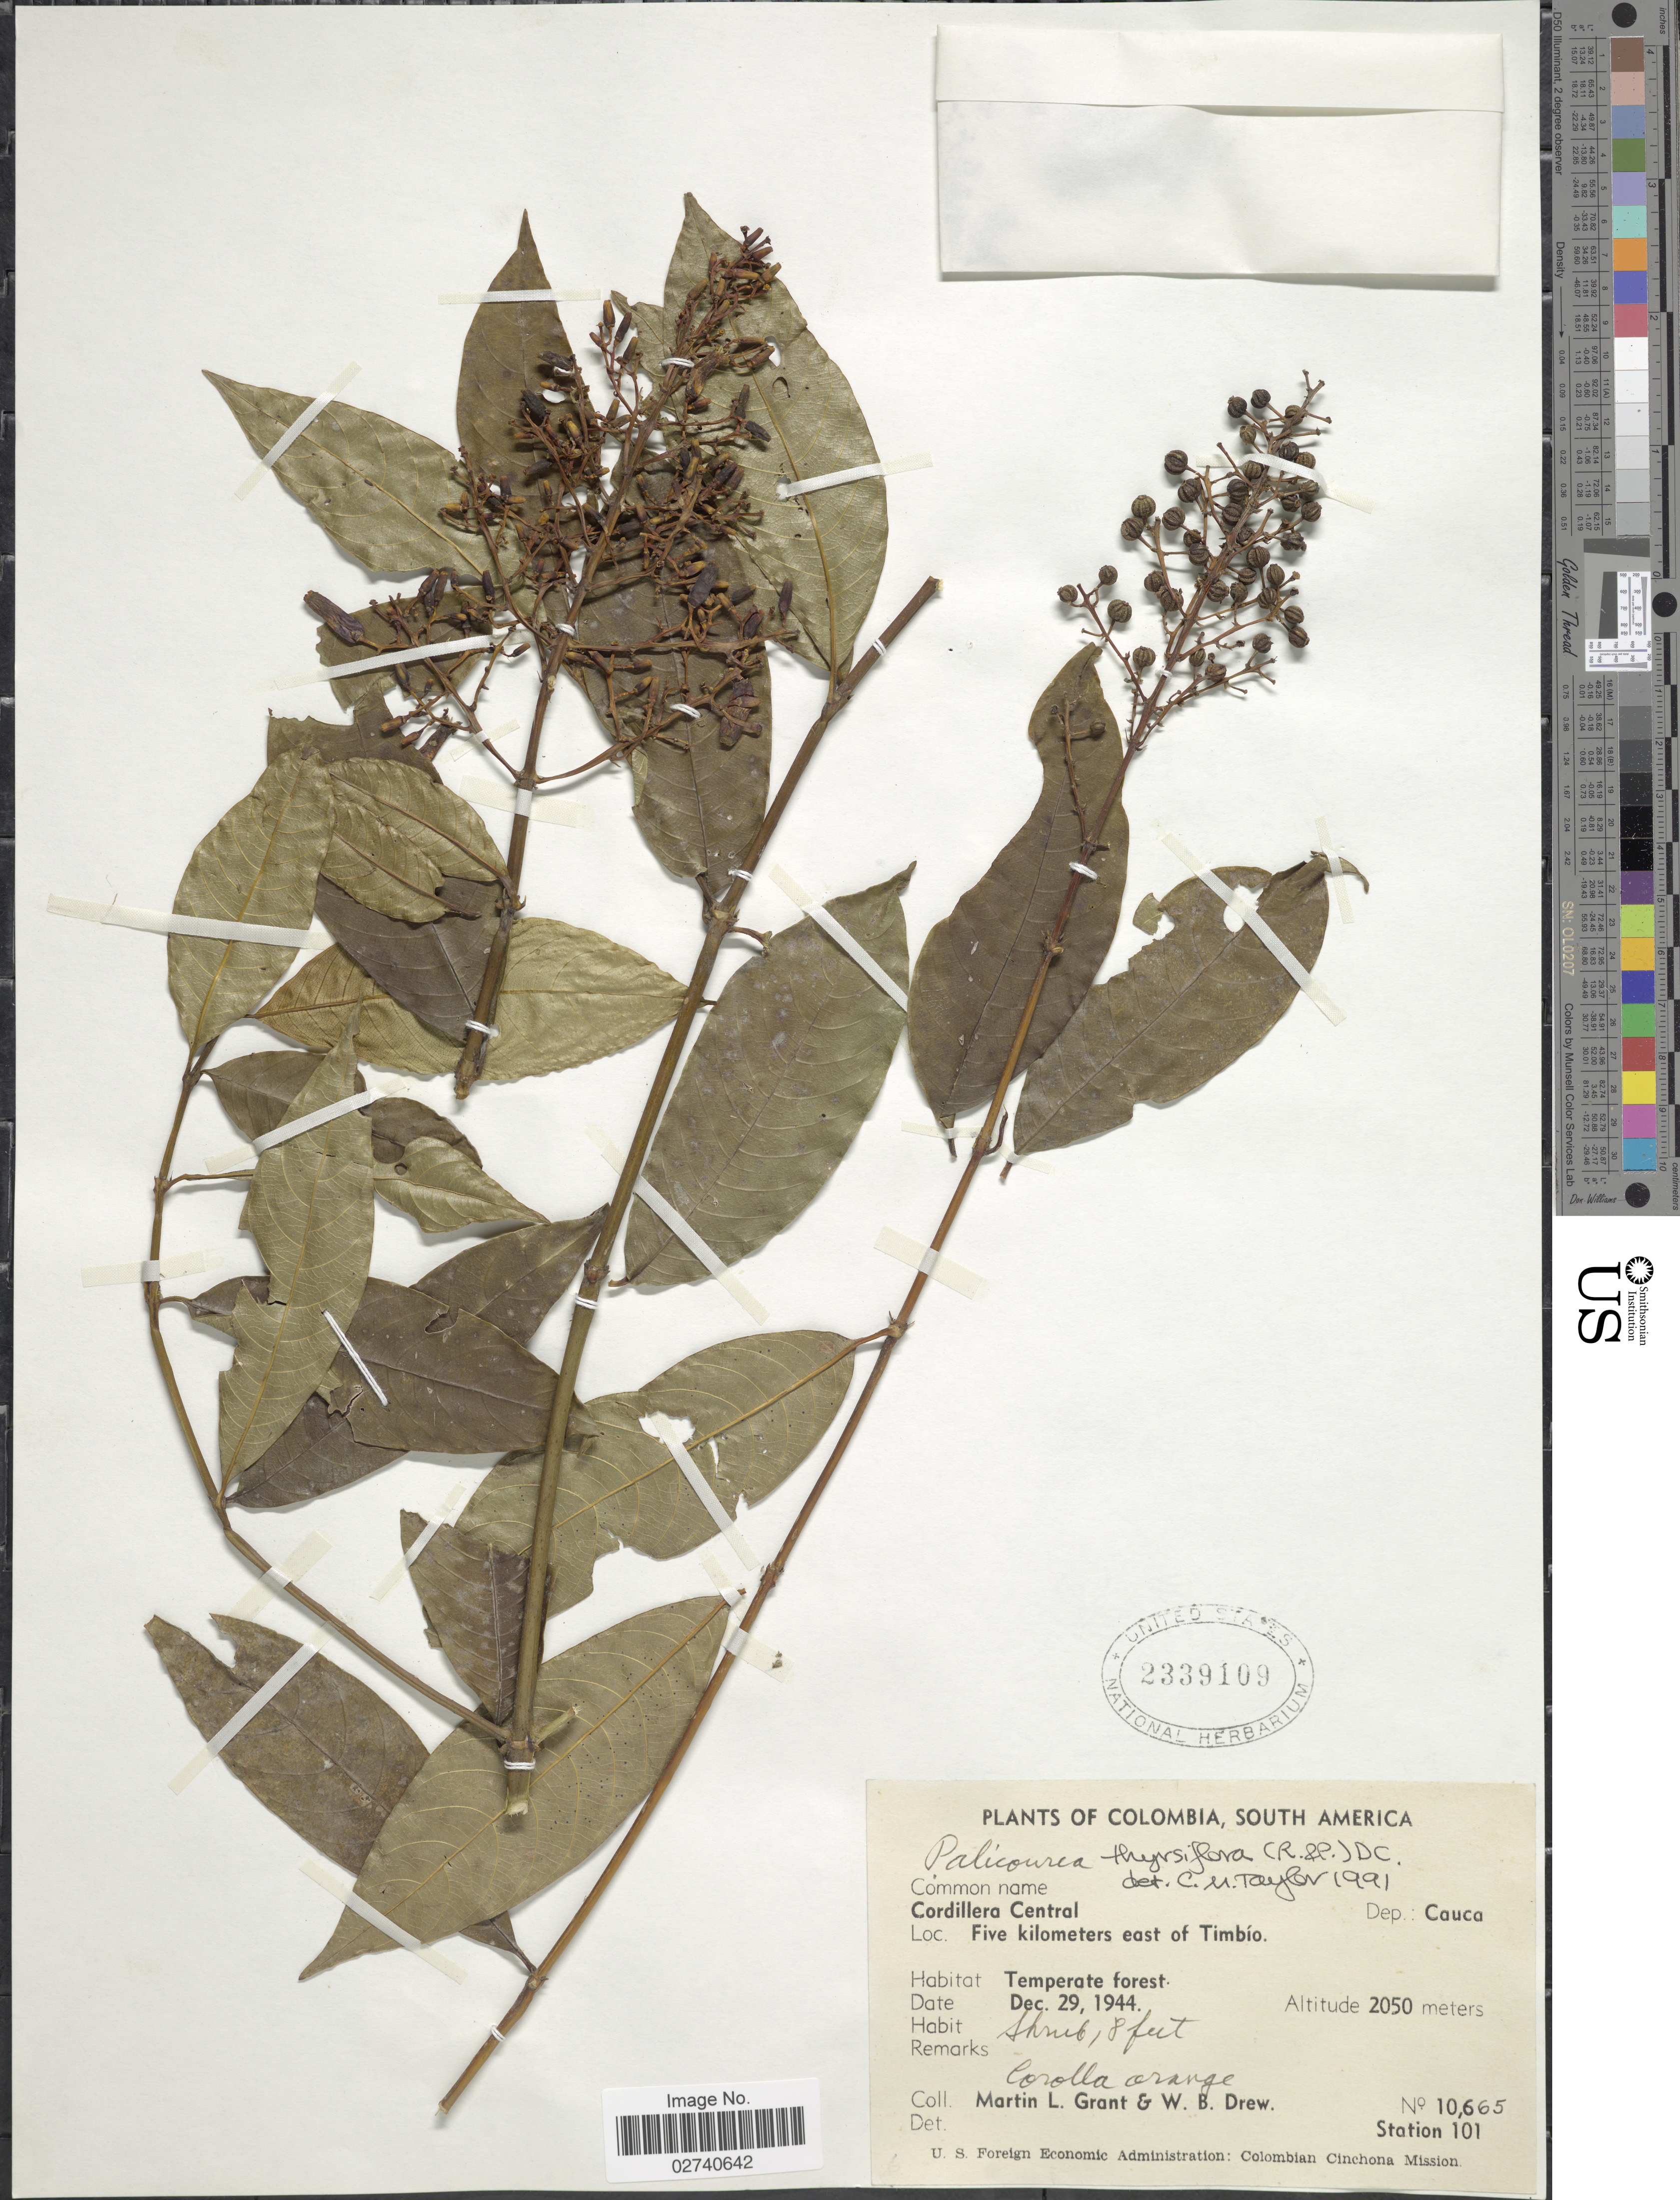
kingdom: Plantae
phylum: Tracheophyta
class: Magnoliopsida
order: Gentianales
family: Rubiaceae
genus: Palicourea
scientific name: Palicourea thyrsiflora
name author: (Ruiz & Pav.) DC.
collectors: M. L. Grant & W. B. Drew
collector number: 10665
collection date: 1944-12-29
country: Colombia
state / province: Caldas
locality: Cordillera Central. Five kilometers east of Timbio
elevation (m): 2050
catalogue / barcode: US 2339109